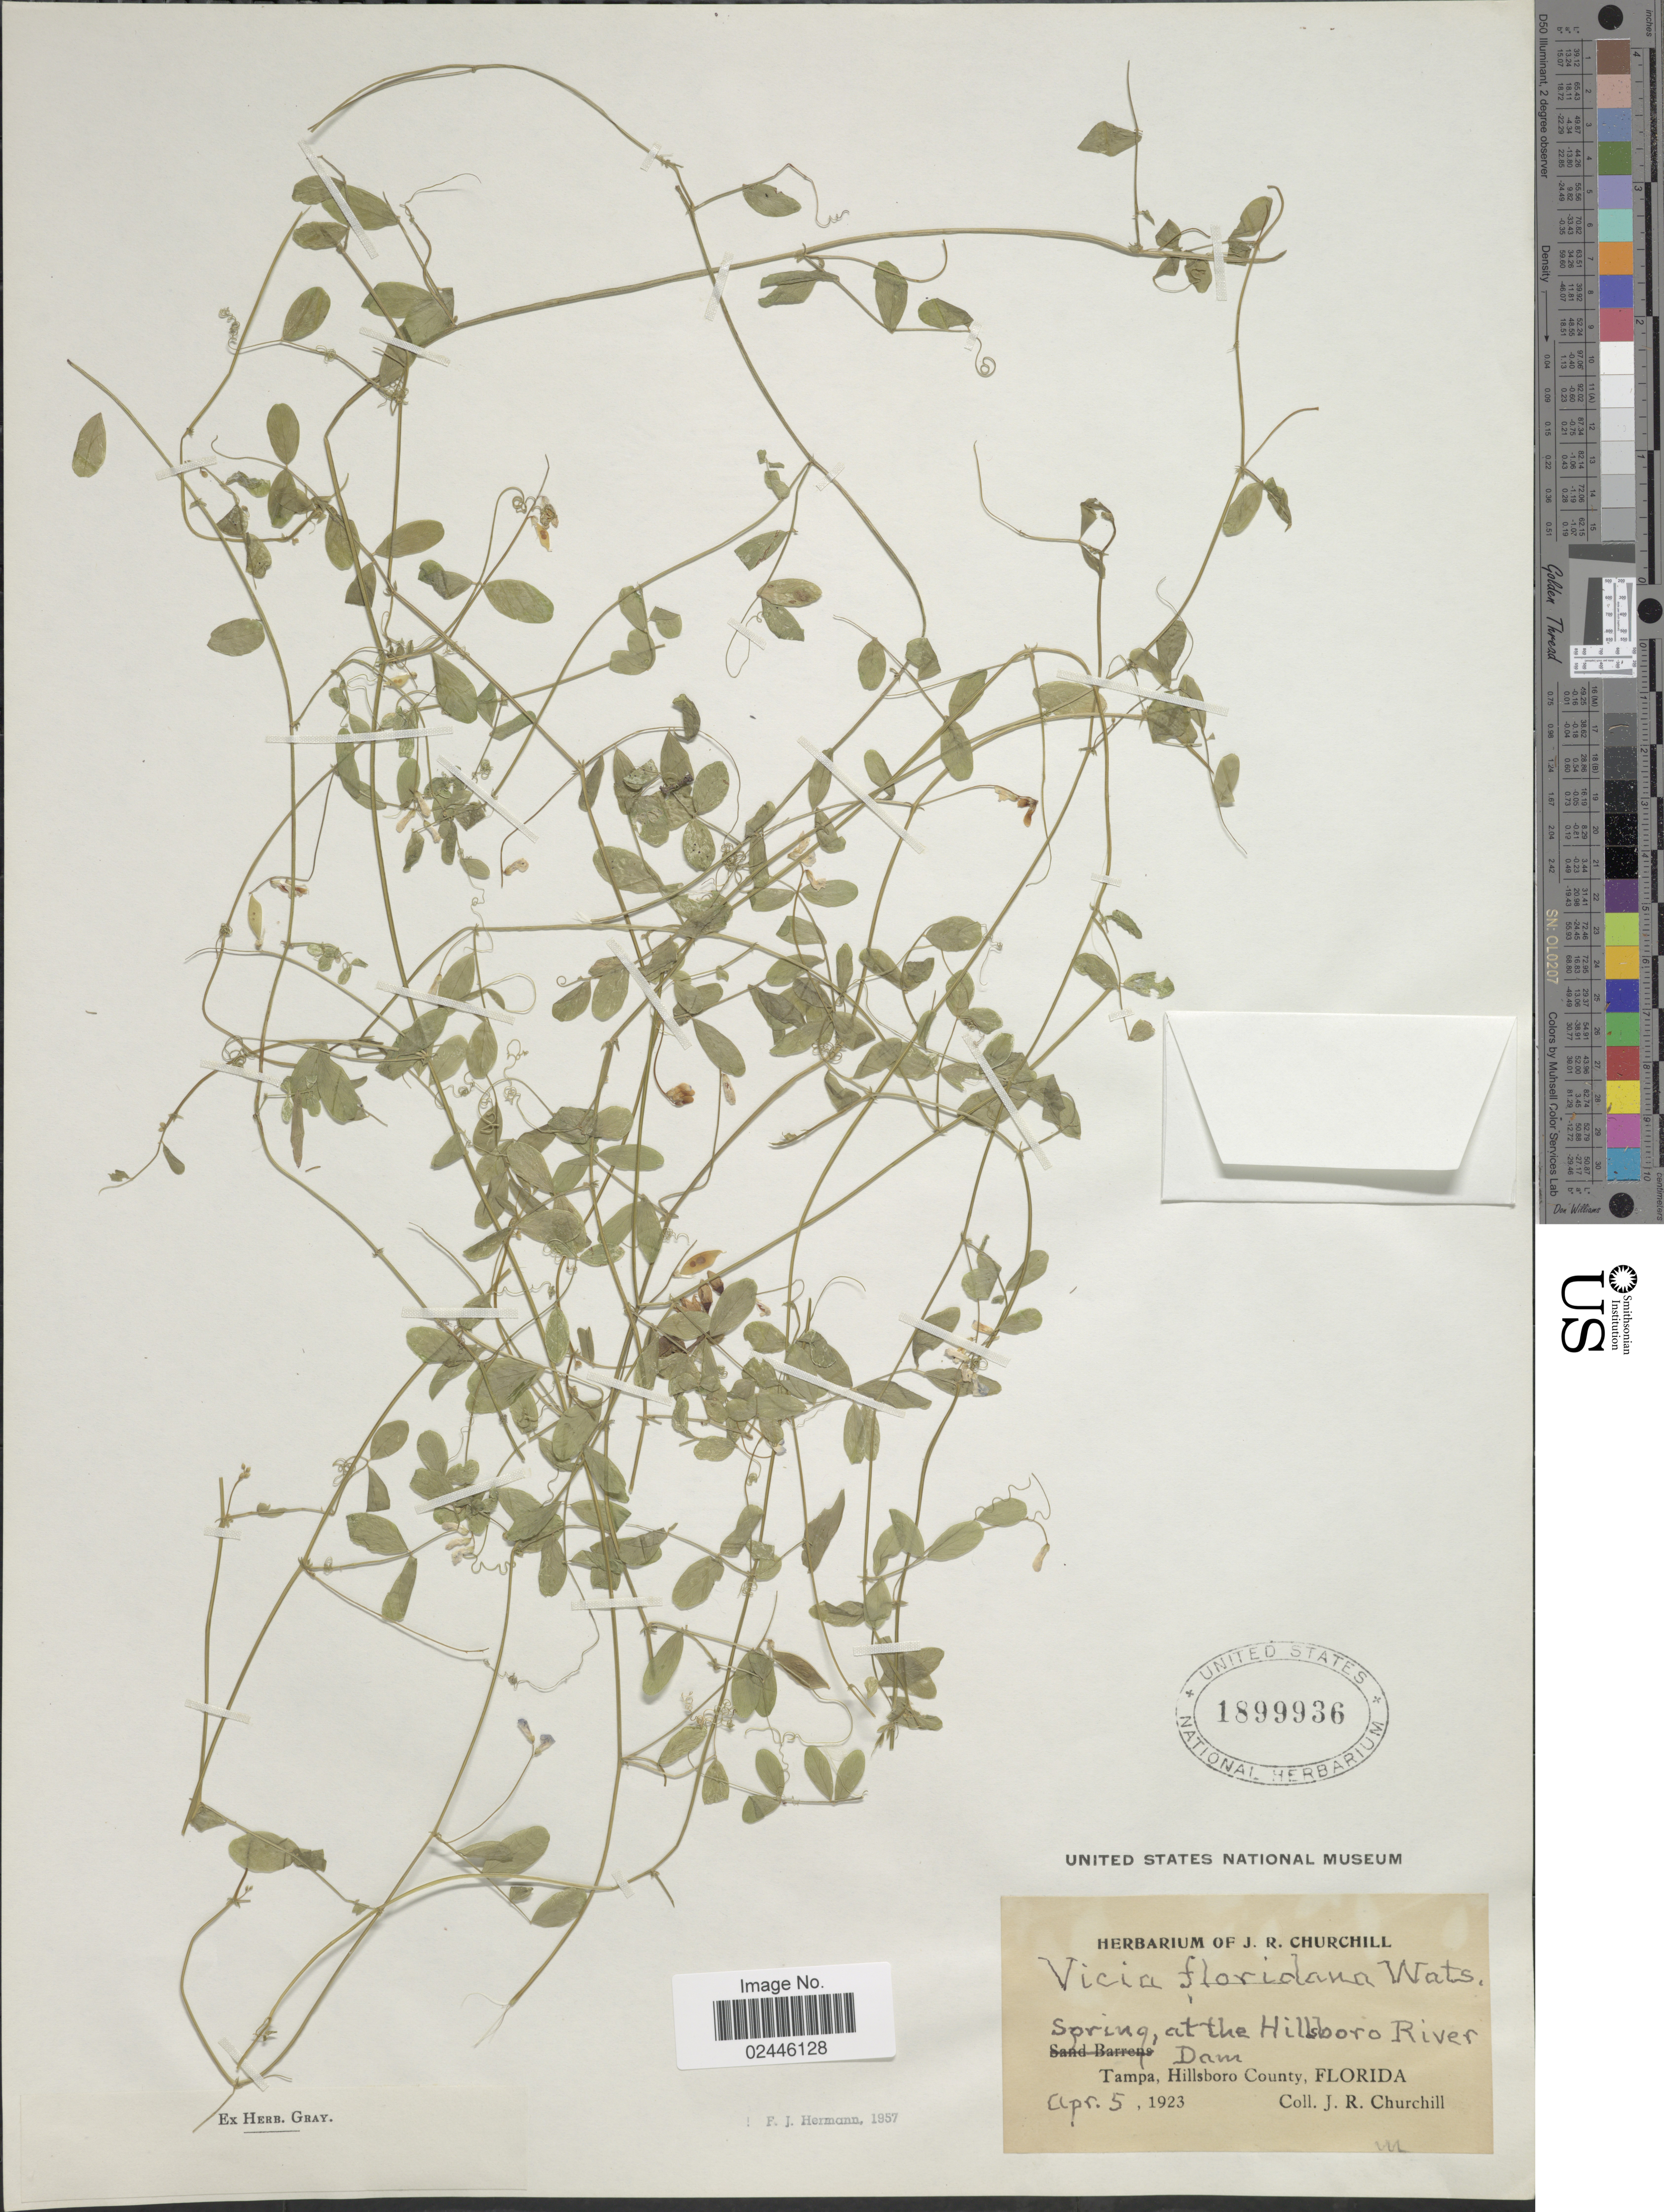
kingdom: Plantae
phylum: Tracheophyta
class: Magnoliopsida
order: Fabales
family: Fabaceae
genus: Vicia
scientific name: Vicia floridana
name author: S. Watson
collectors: J. Churchill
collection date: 1923-04-05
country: United States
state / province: Florida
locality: Spring at the Hillsboro River Dam, Tampa, Hillsboro County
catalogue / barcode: US 1899936